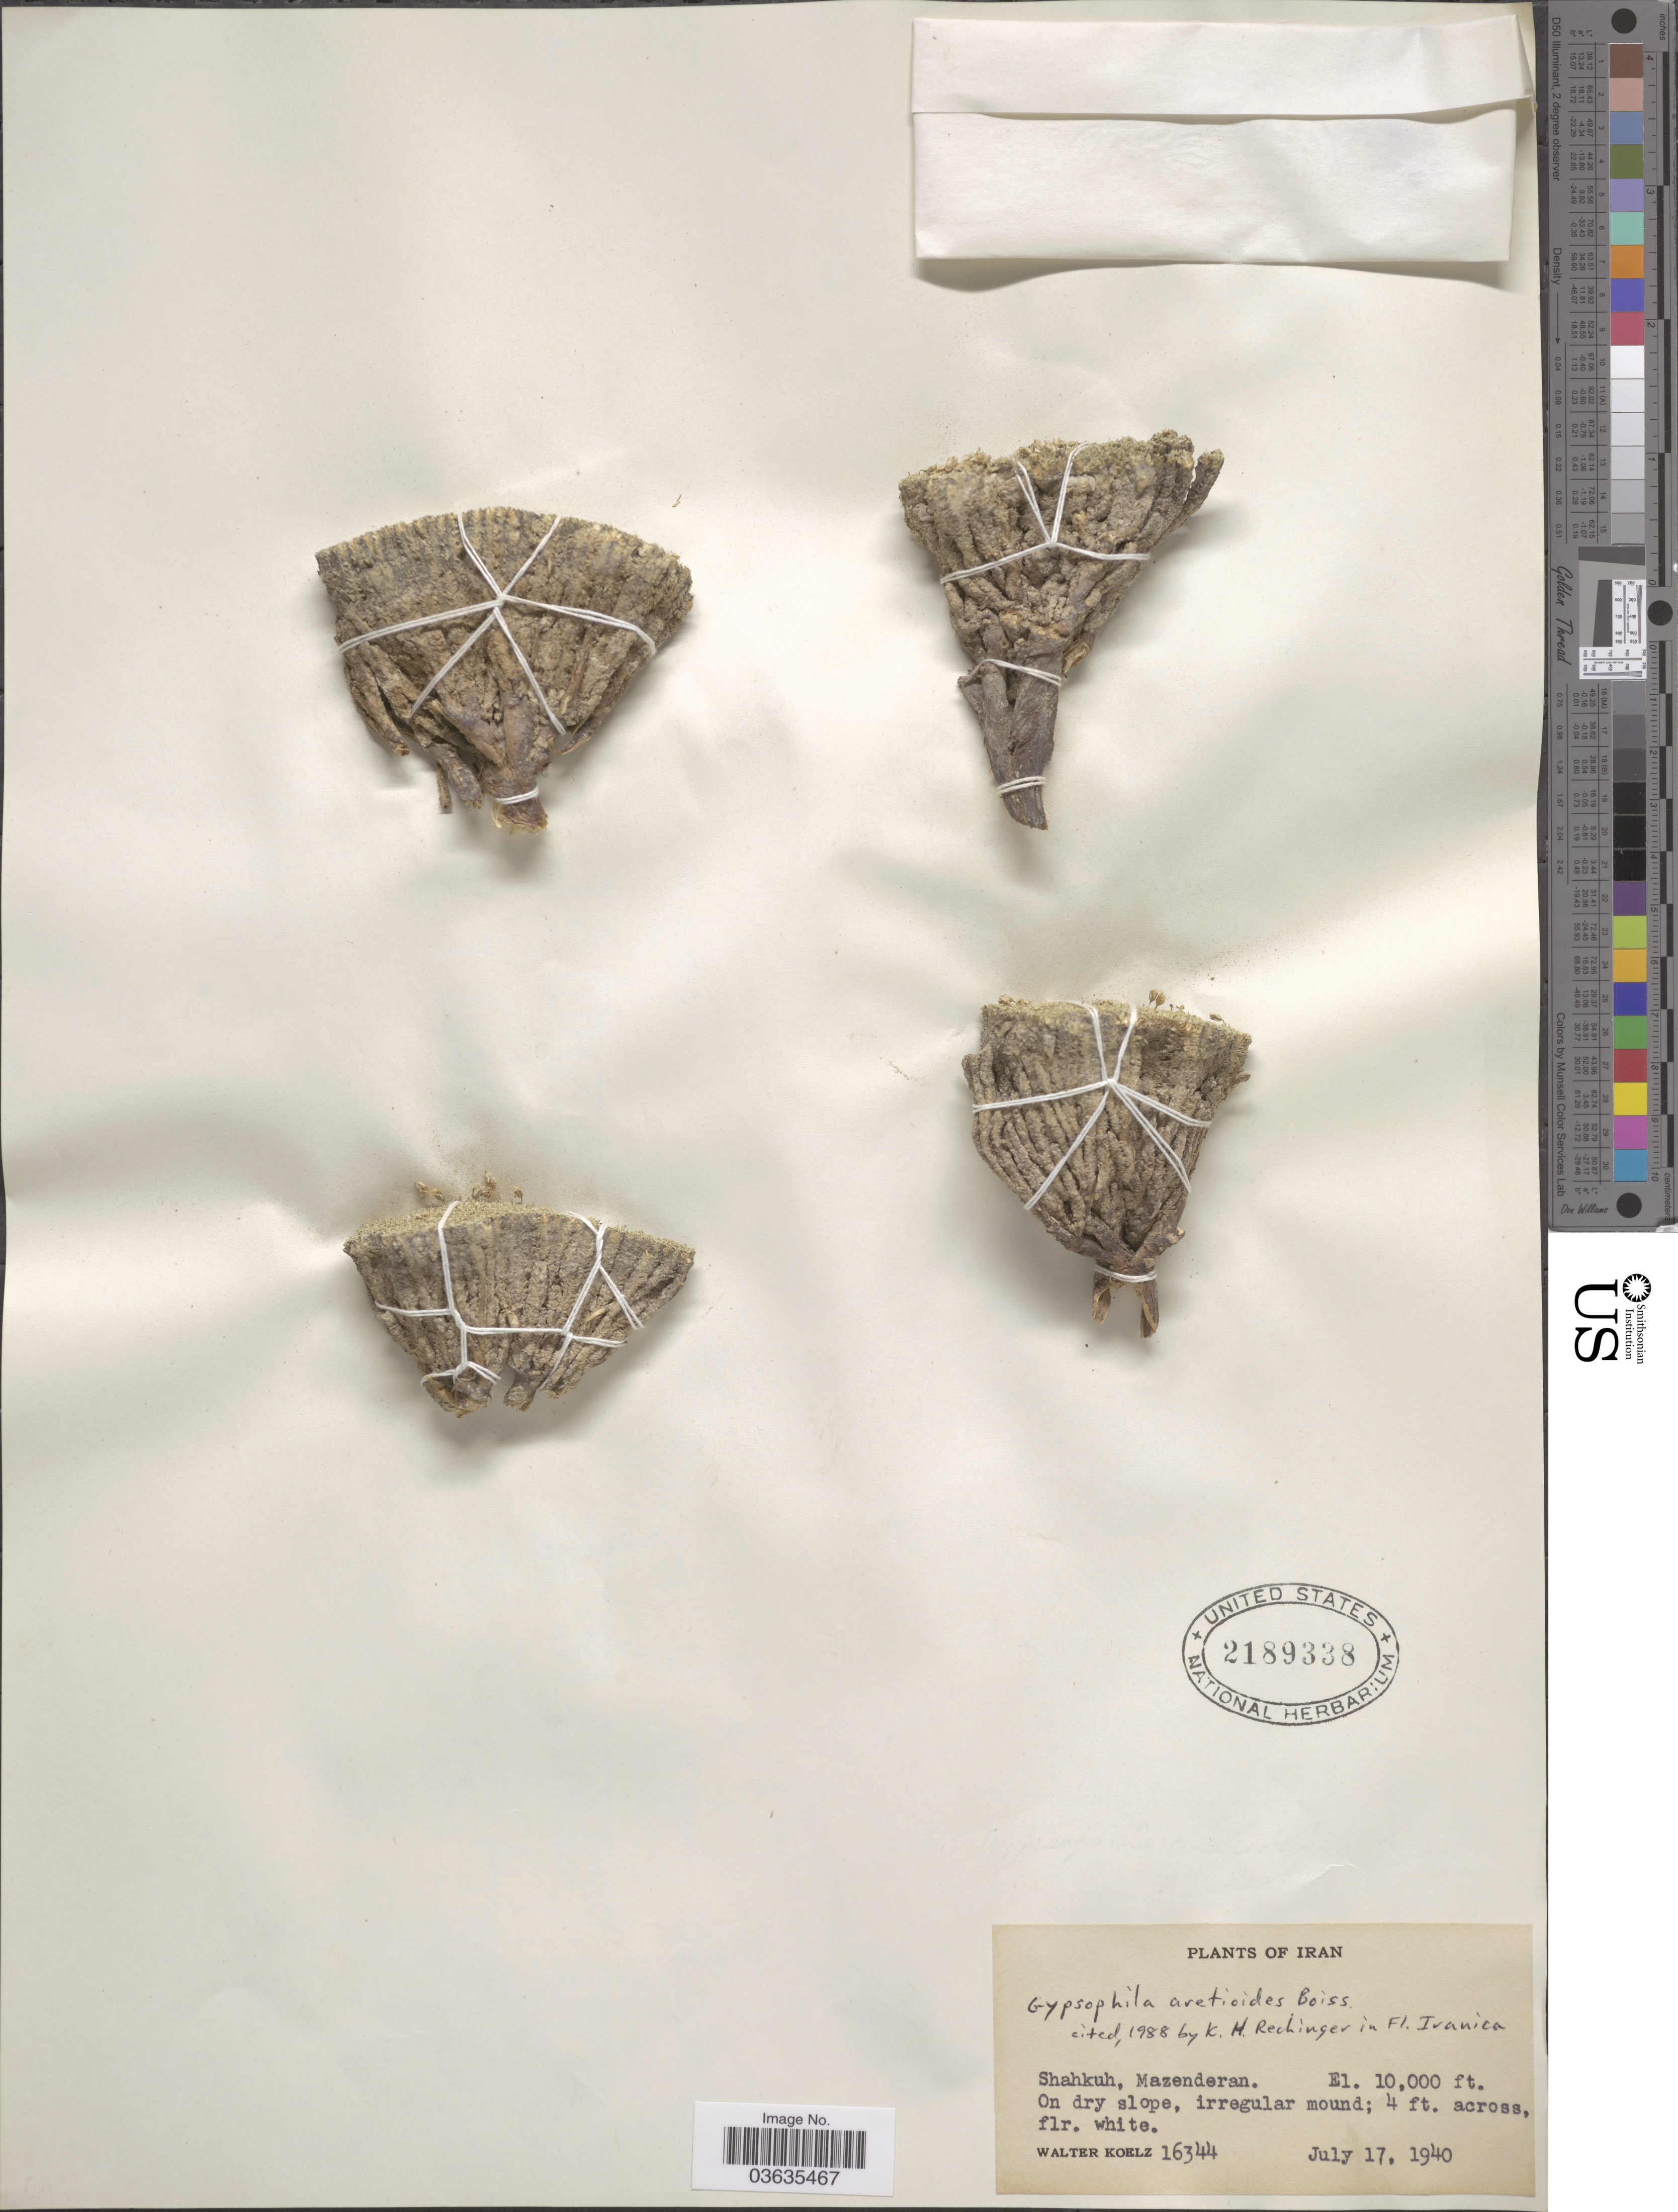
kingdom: Plantae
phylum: Tracheophyta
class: Magnoliopsida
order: Caryophyllales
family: Caryophyllaceae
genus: Gypsophila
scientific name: Gypsophila aretioides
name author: Boiss.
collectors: W. N. Koelz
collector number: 16344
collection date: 1940-07-17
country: Iran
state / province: Mazandaran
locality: Shahkuh.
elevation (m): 3048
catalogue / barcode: US 2189338